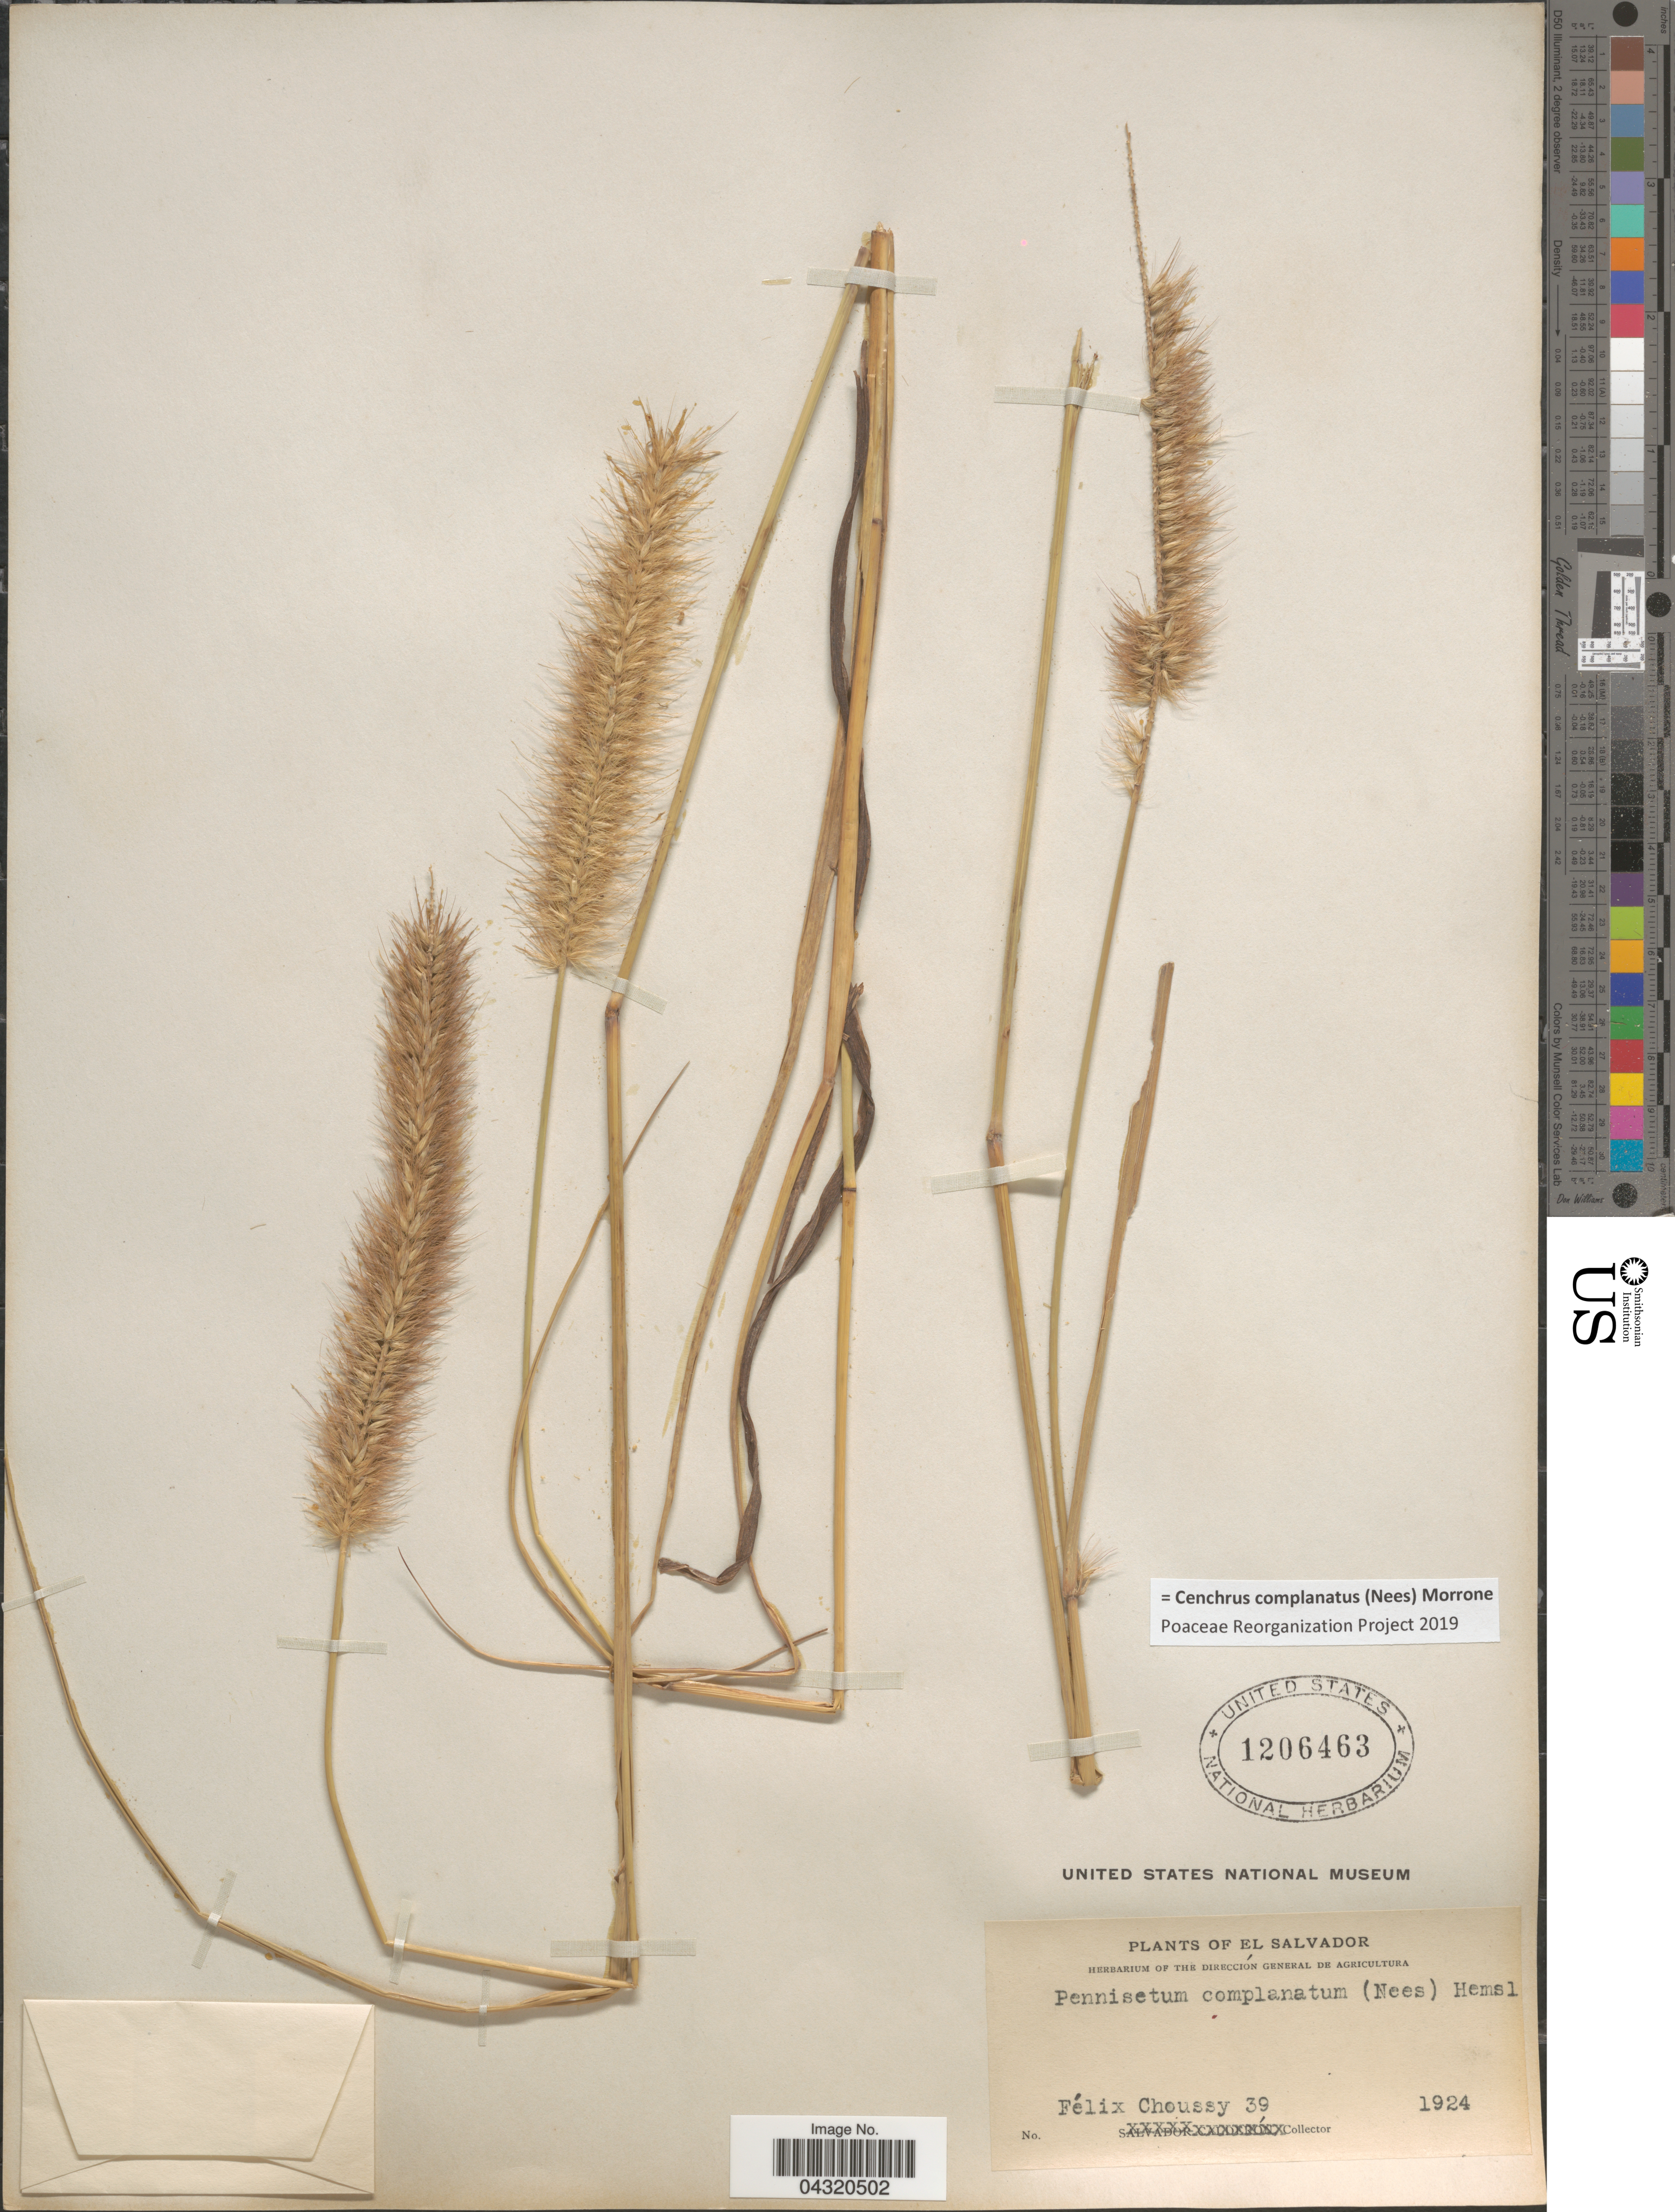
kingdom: Plantae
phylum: Tracheophyta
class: Liliopsida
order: Poales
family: Poaceae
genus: Cenchrus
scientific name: Cenchrus complanatus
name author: (Nees) Morrone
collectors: F. Choussy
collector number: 39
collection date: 1924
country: El Salvador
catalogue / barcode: US 1206463